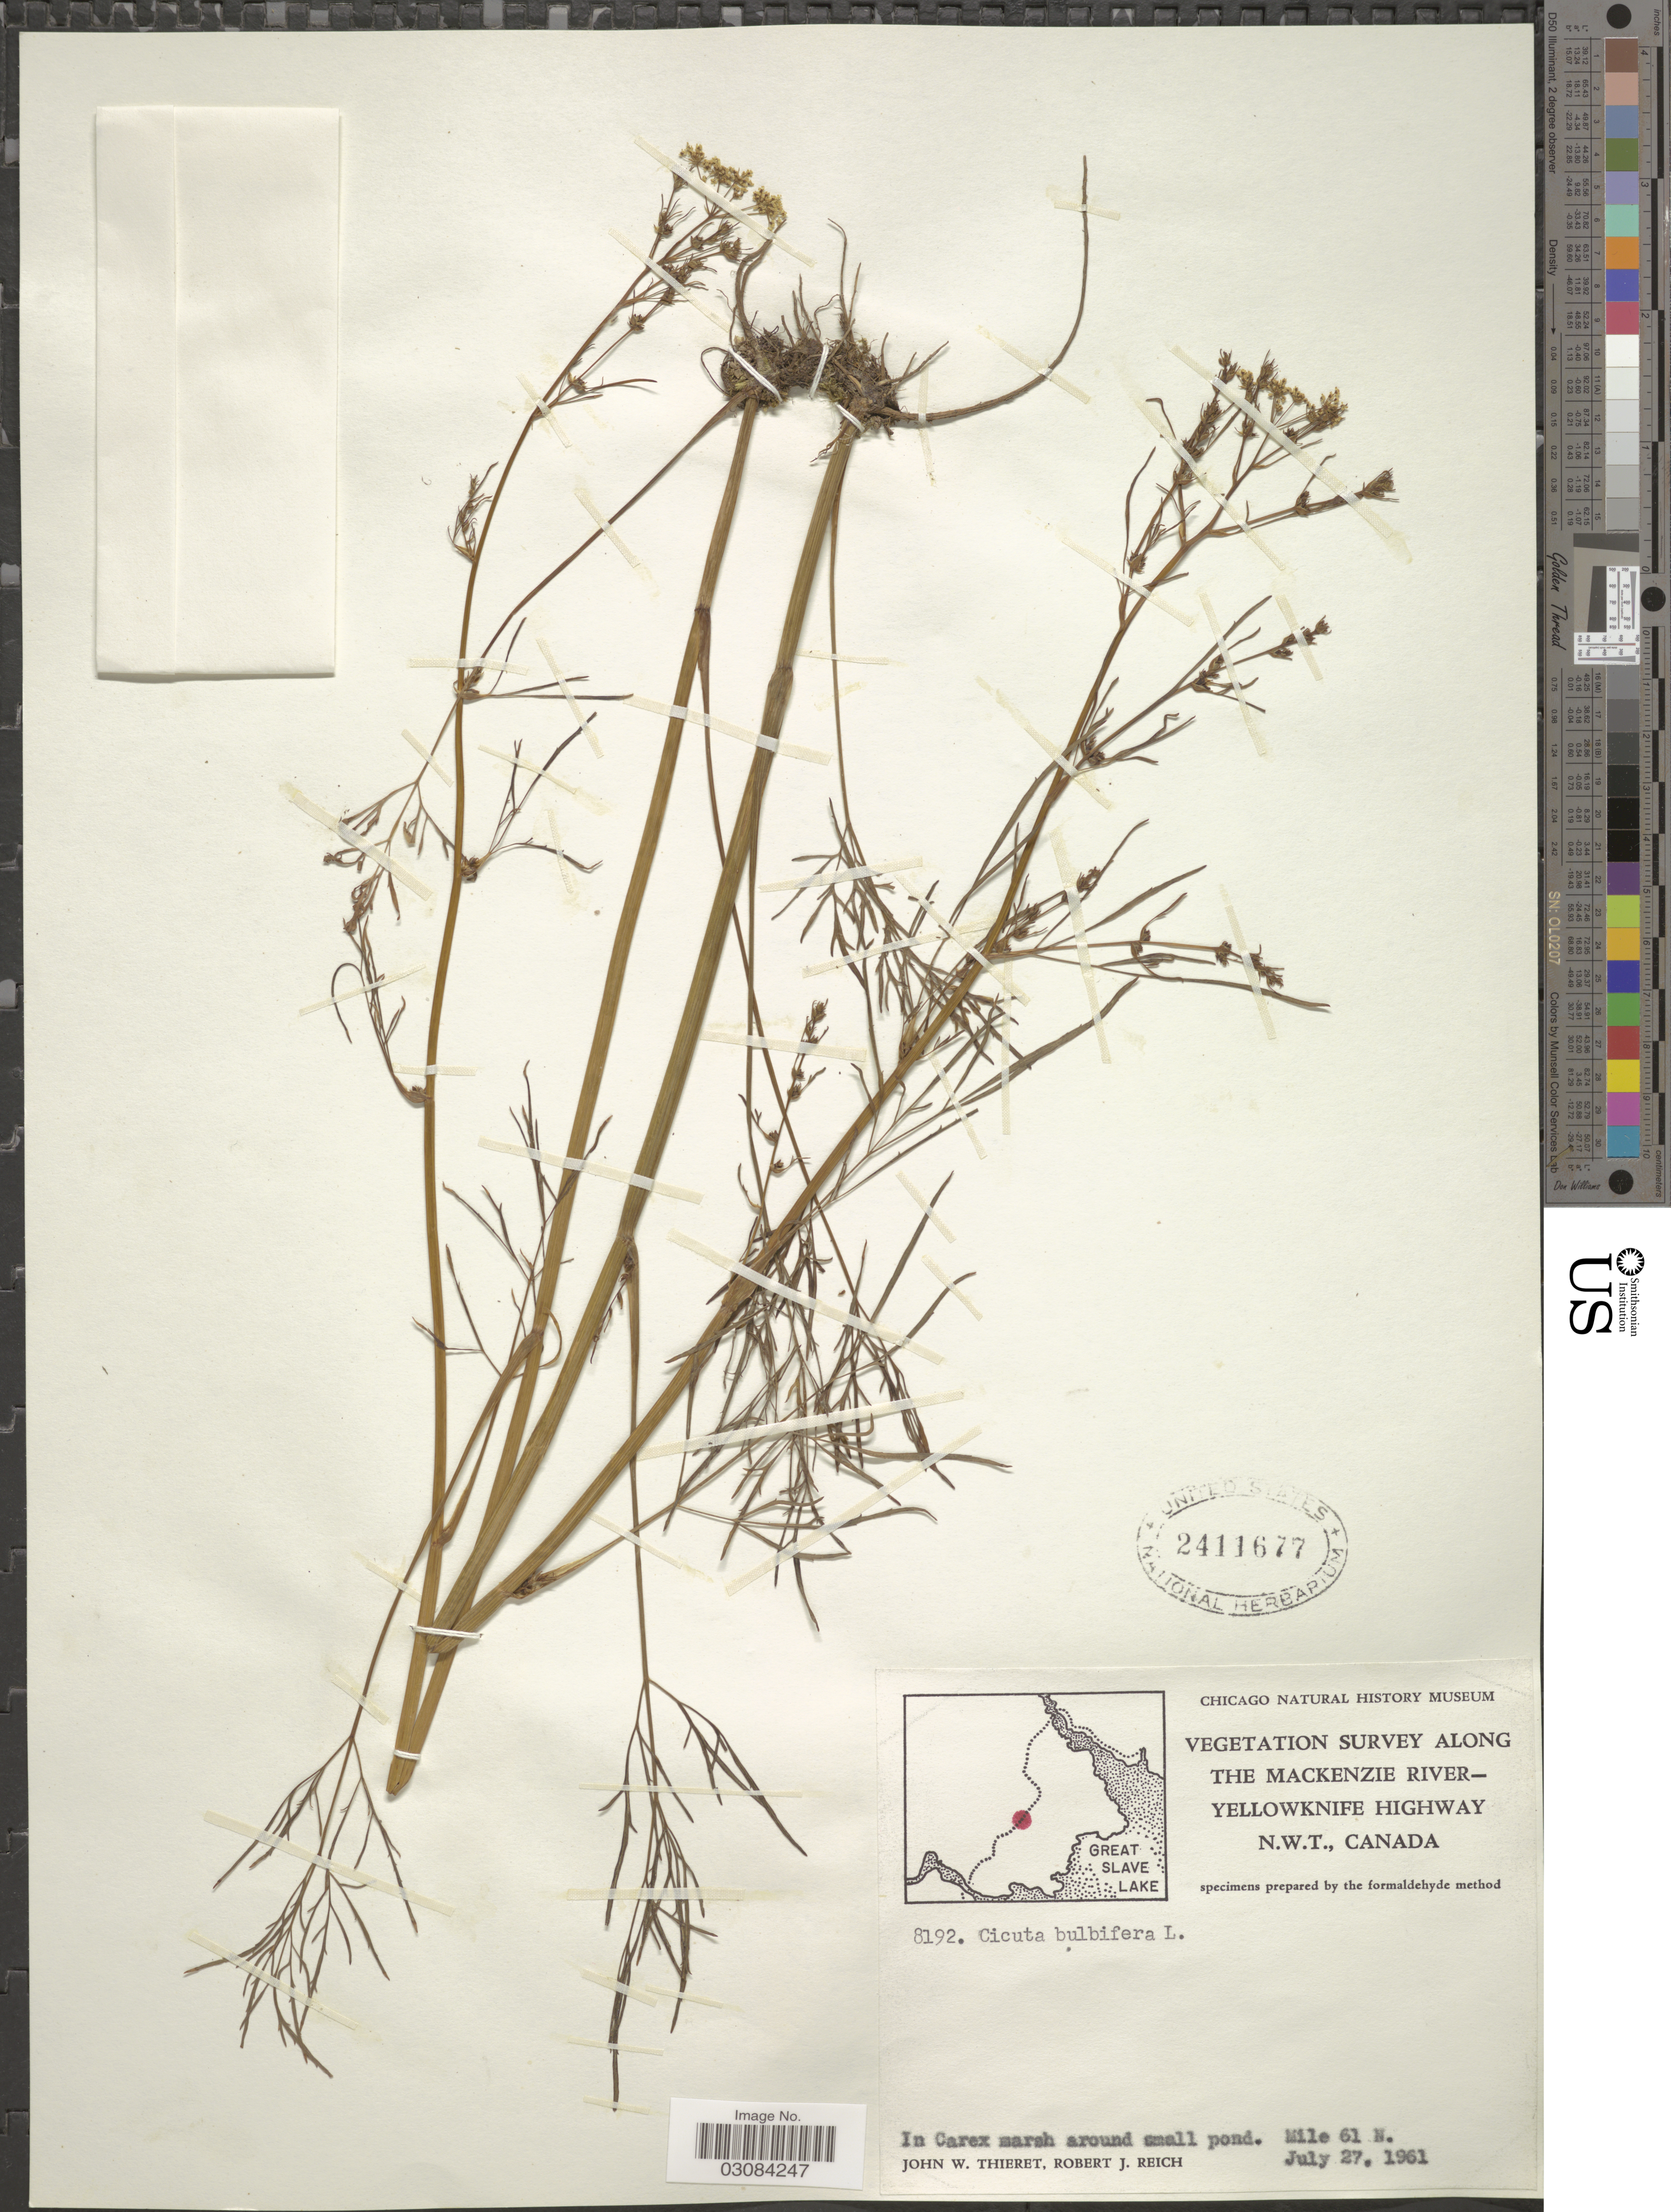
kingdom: Plantae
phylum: Tracheophyta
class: Magnoliopsida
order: Apiales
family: Apiaceae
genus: Cicuta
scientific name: Cicuta bulbifera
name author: L.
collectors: J. W. Thieret & R. Reich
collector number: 8192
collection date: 1961-07-27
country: Canada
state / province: Northwest Territories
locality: Vegetation survey along the Mackenzie River - Yellowknife Highway. In Carex marsh around small pond. Mile 61 N.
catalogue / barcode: US 2411677